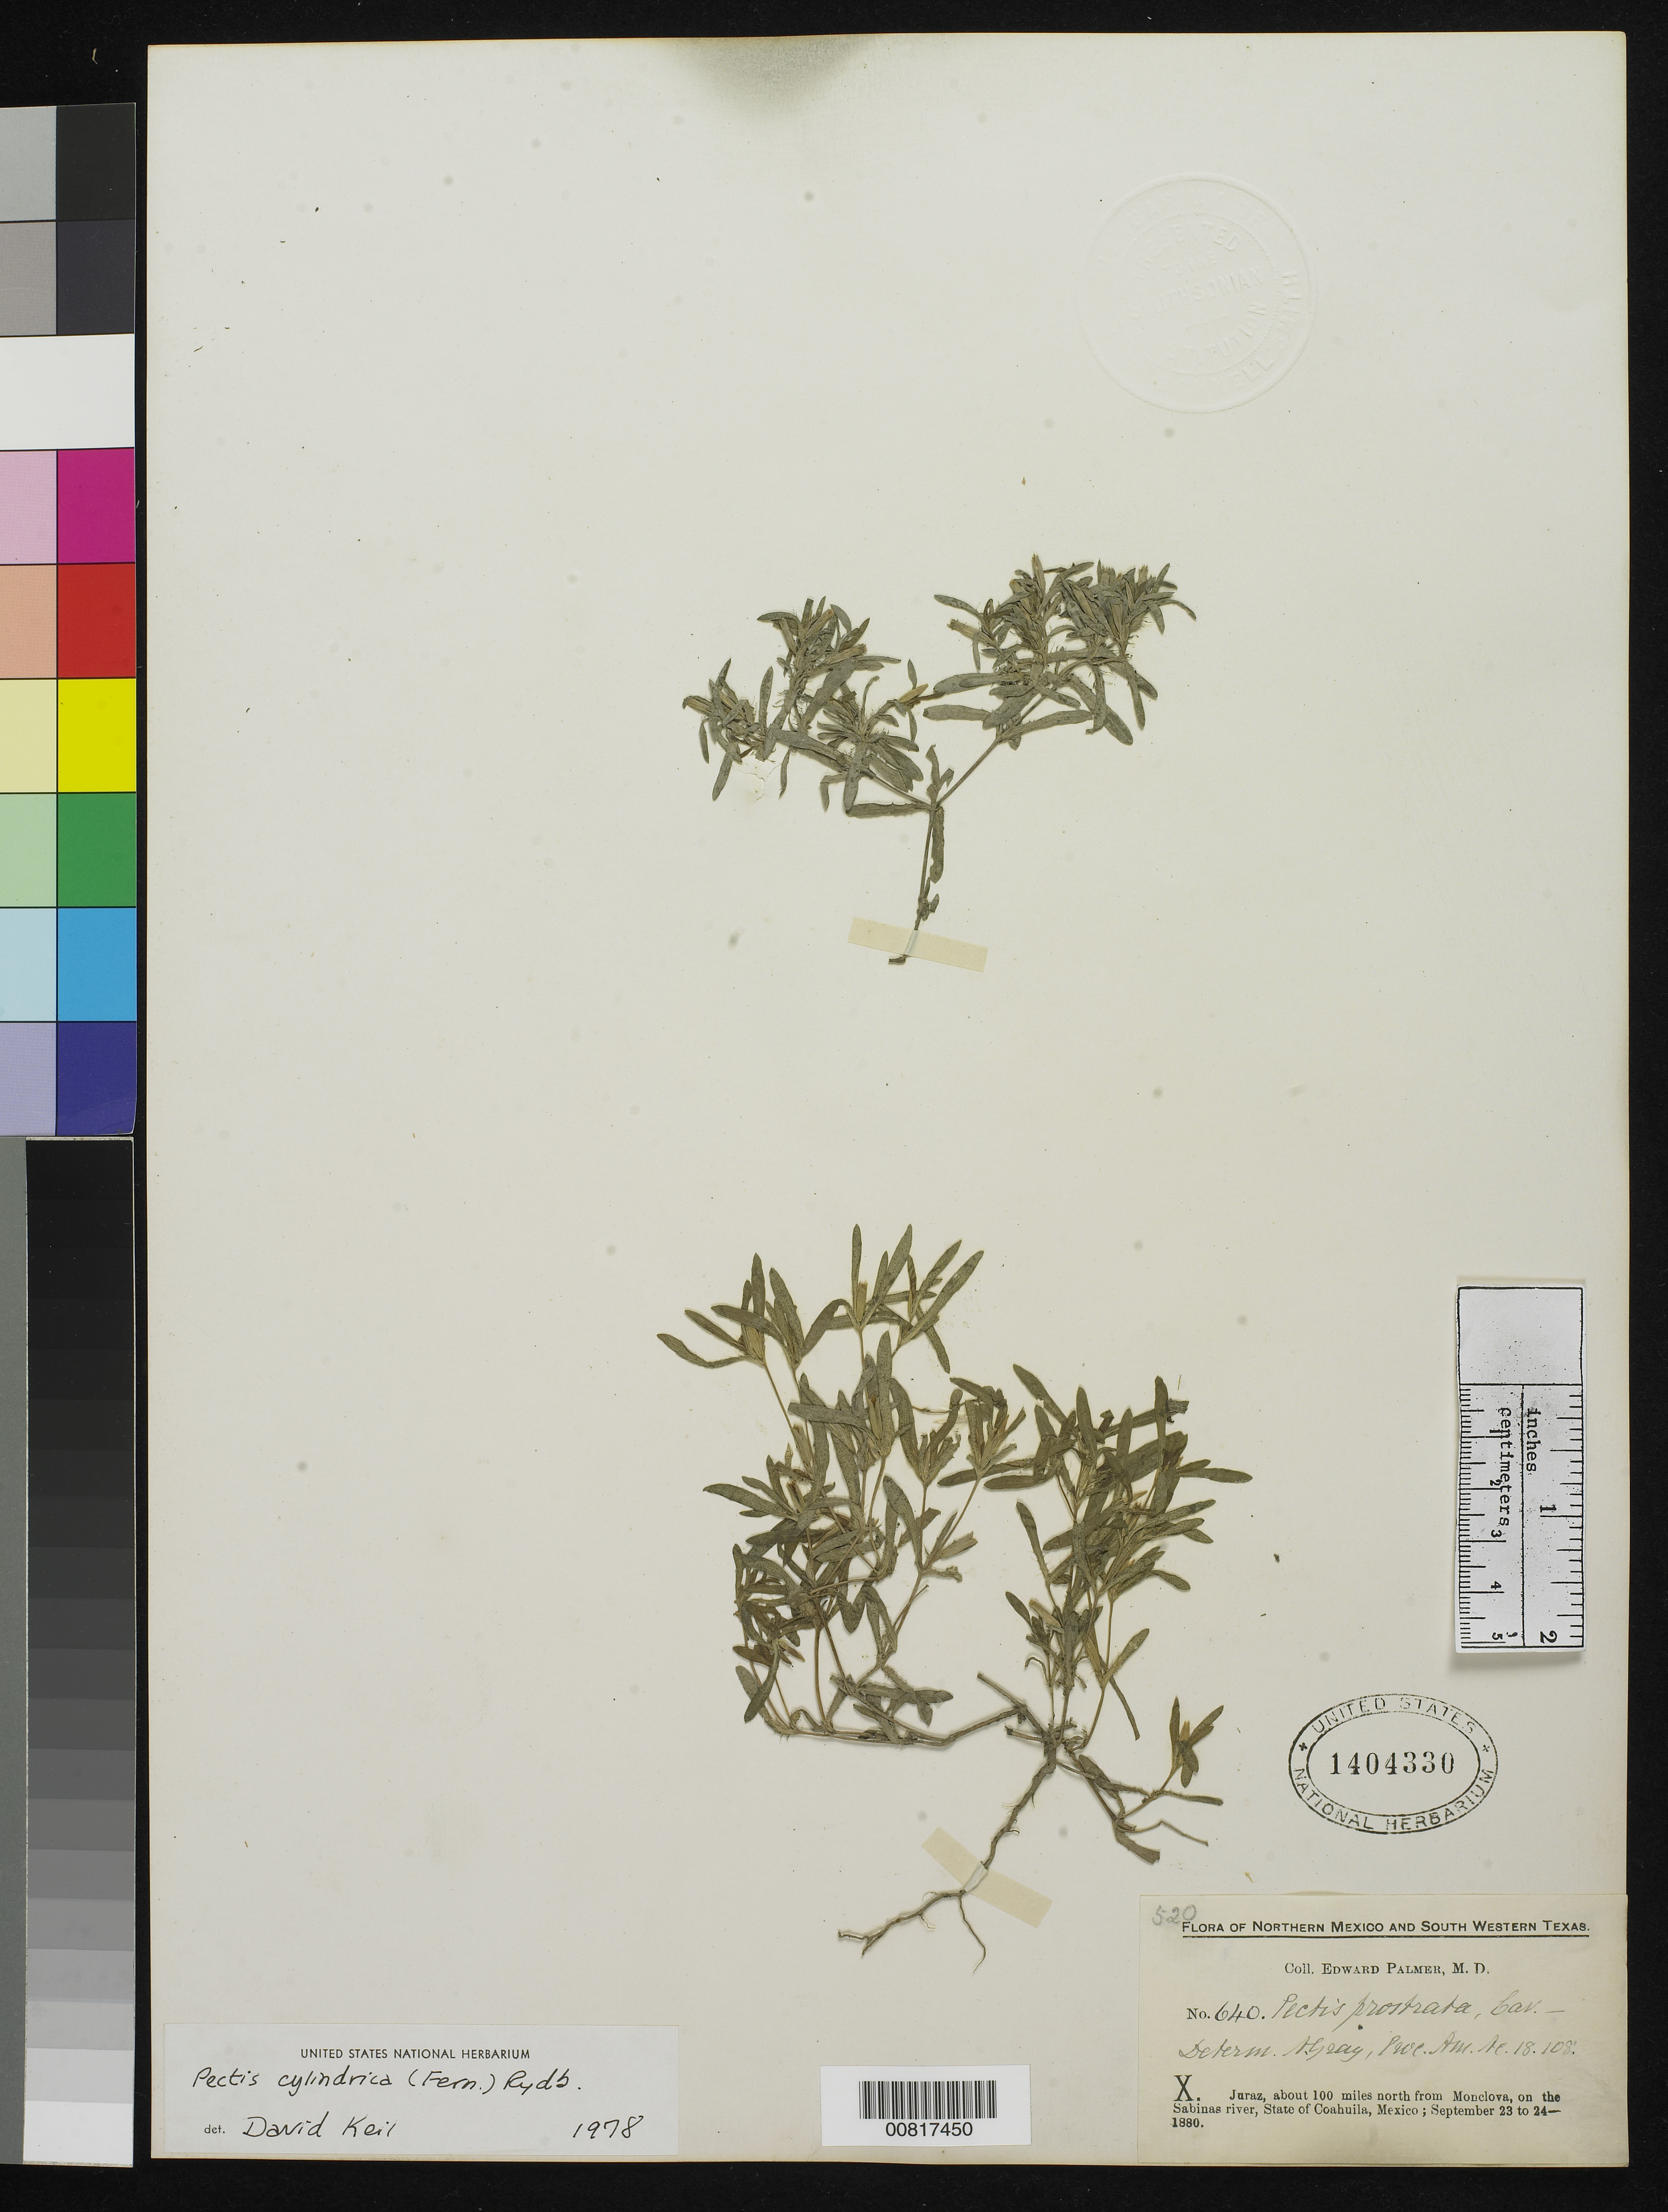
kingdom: Plantae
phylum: Tracheophyta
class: Magnoliopsida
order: Asterales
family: Asteraceae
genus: Pectis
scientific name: Pectis cylindrica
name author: (Fernald) Rydb.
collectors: E. Palmer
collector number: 640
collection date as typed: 23 Sep 1880 to 24 Sep 1880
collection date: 1880-09-23/1880-09-24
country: Mexico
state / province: Coahuila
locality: X. Juraz, about 100 miles north from Monclova, on the Sabinas river, Coahuila.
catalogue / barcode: US 1404330